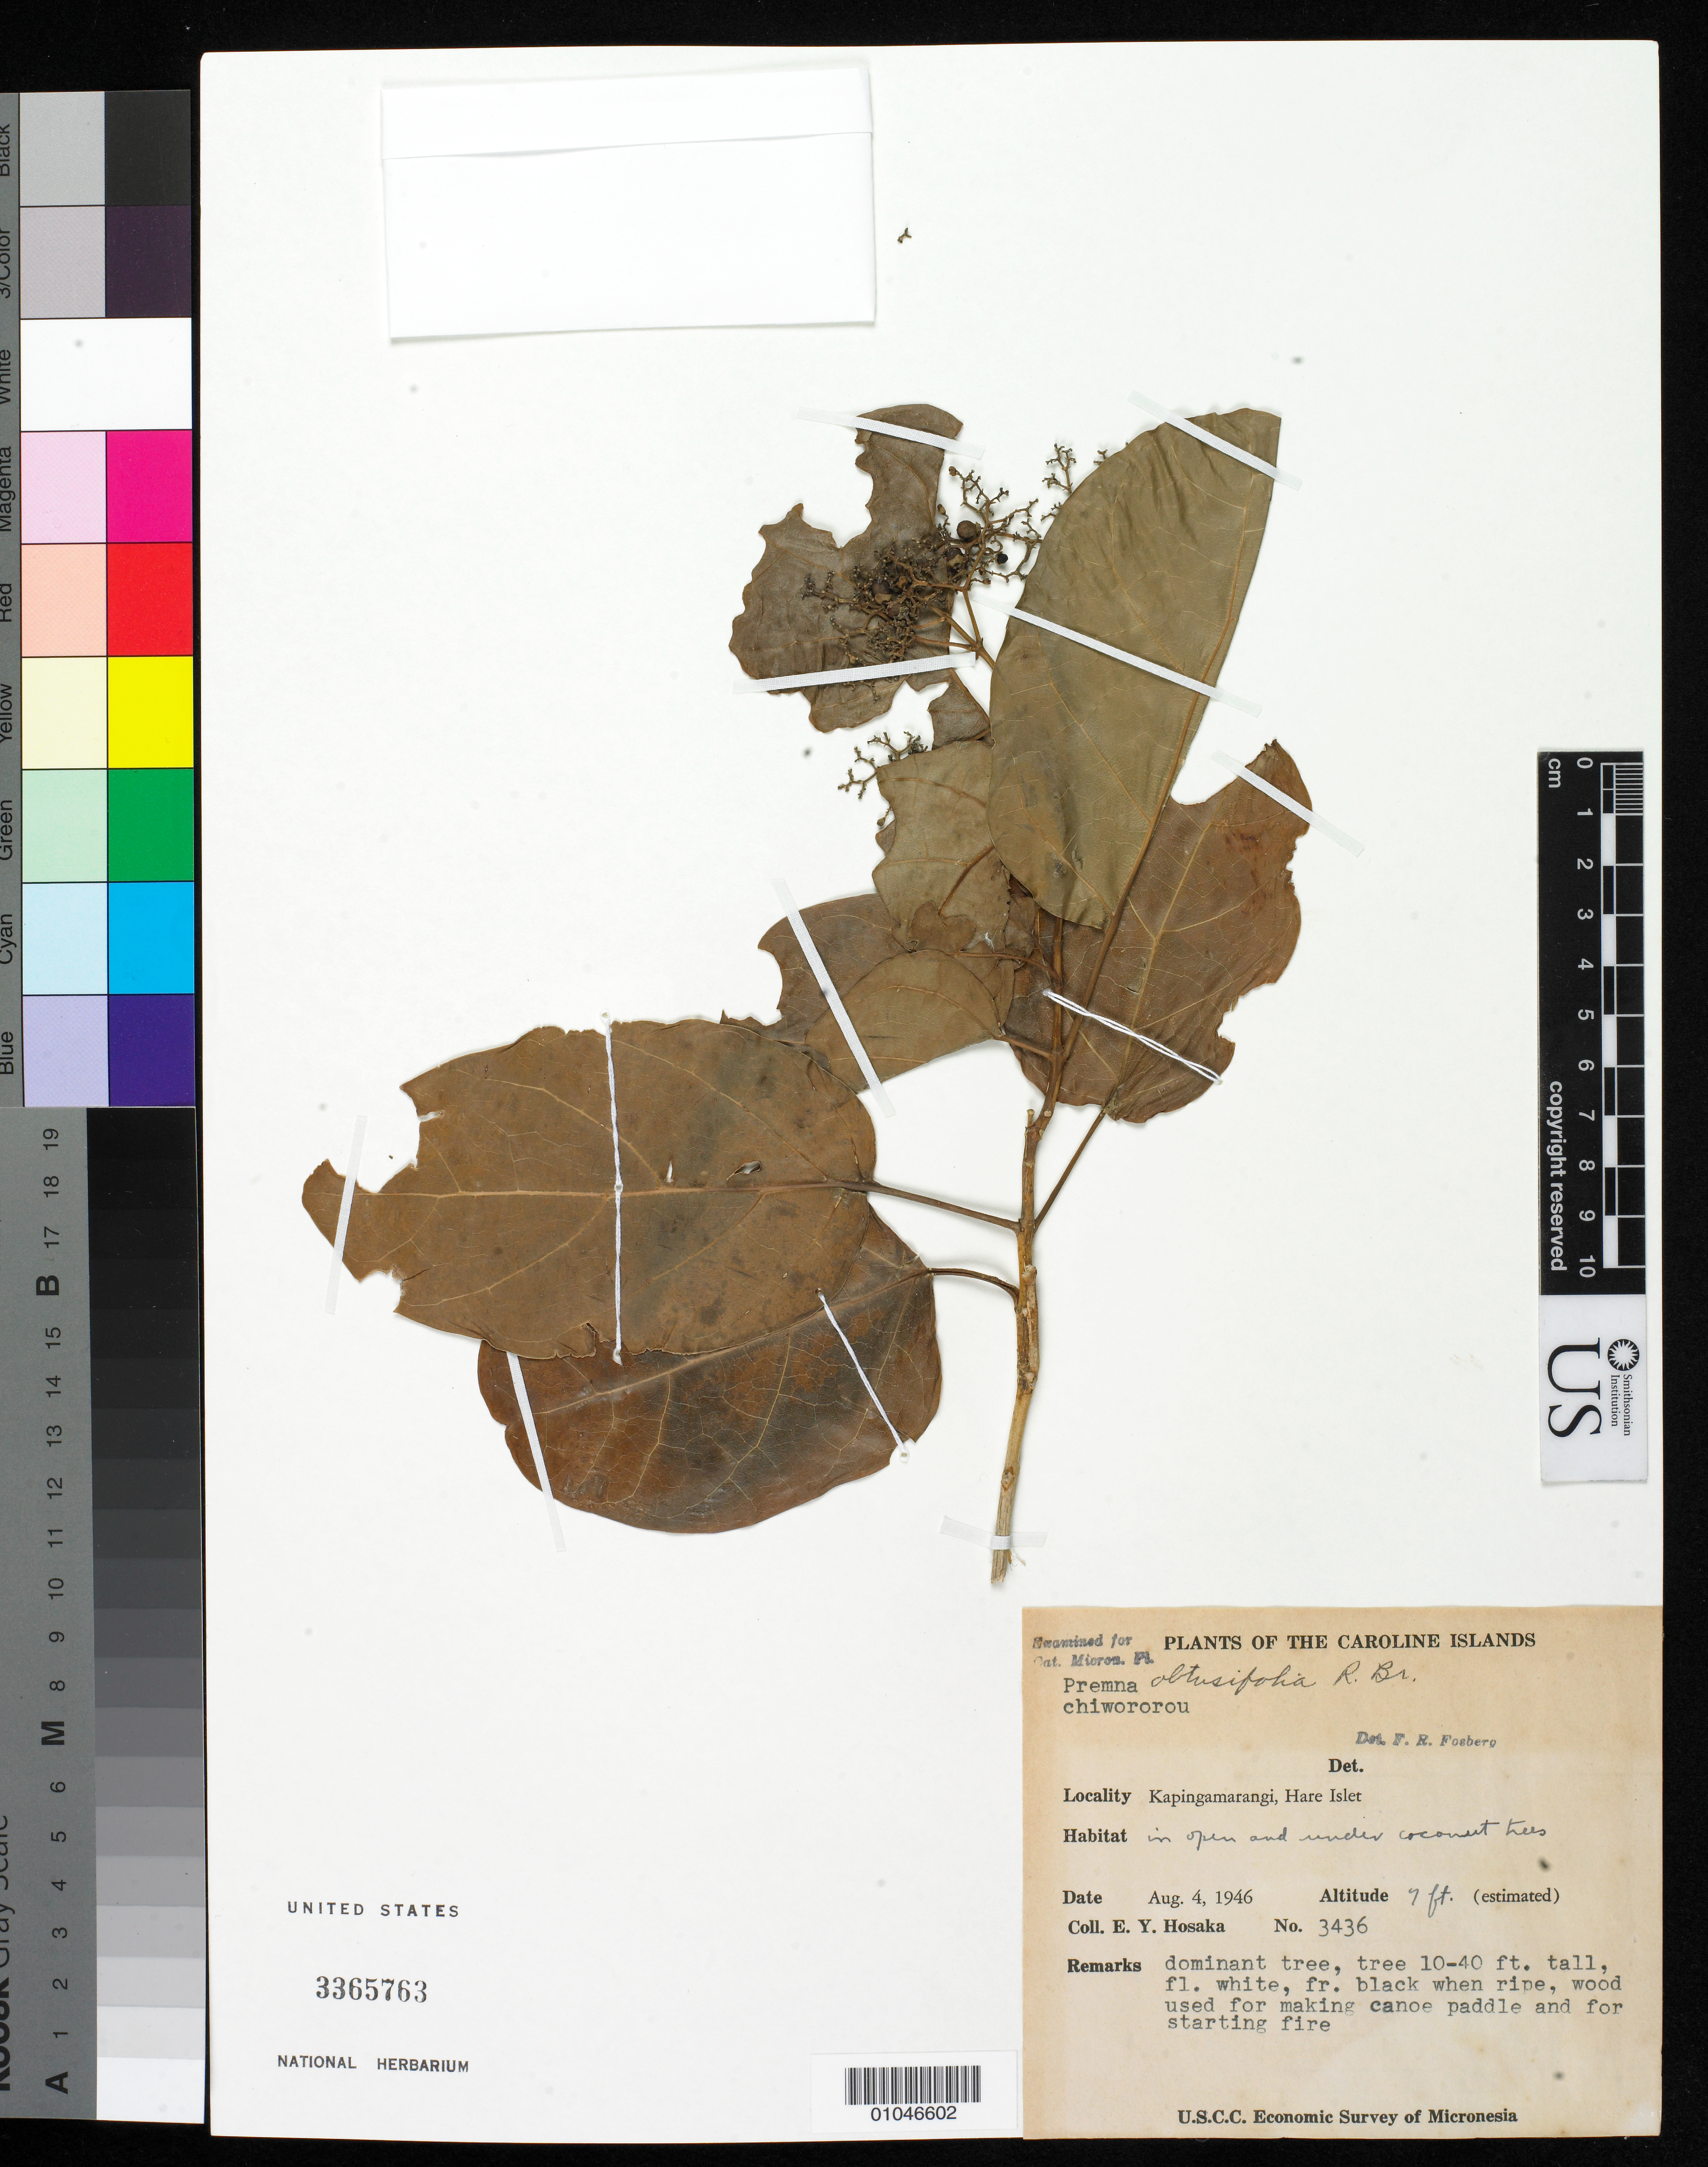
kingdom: Plantae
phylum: Tracheophyta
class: Magnoliopsida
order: Lamiales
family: Lamiaceae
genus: Premna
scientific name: Premna obtusifolia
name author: R. Br.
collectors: E. Y. Hosaka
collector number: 3436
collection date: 1946-08-04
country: Micronesia, Federated States of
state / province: Pohnpei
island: Kapingamarangi Atoll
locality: Hare Islet, Kapingamarangi, Caroline Islands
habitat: in open and under coconut trees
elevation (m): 2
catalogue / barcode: US 3365763